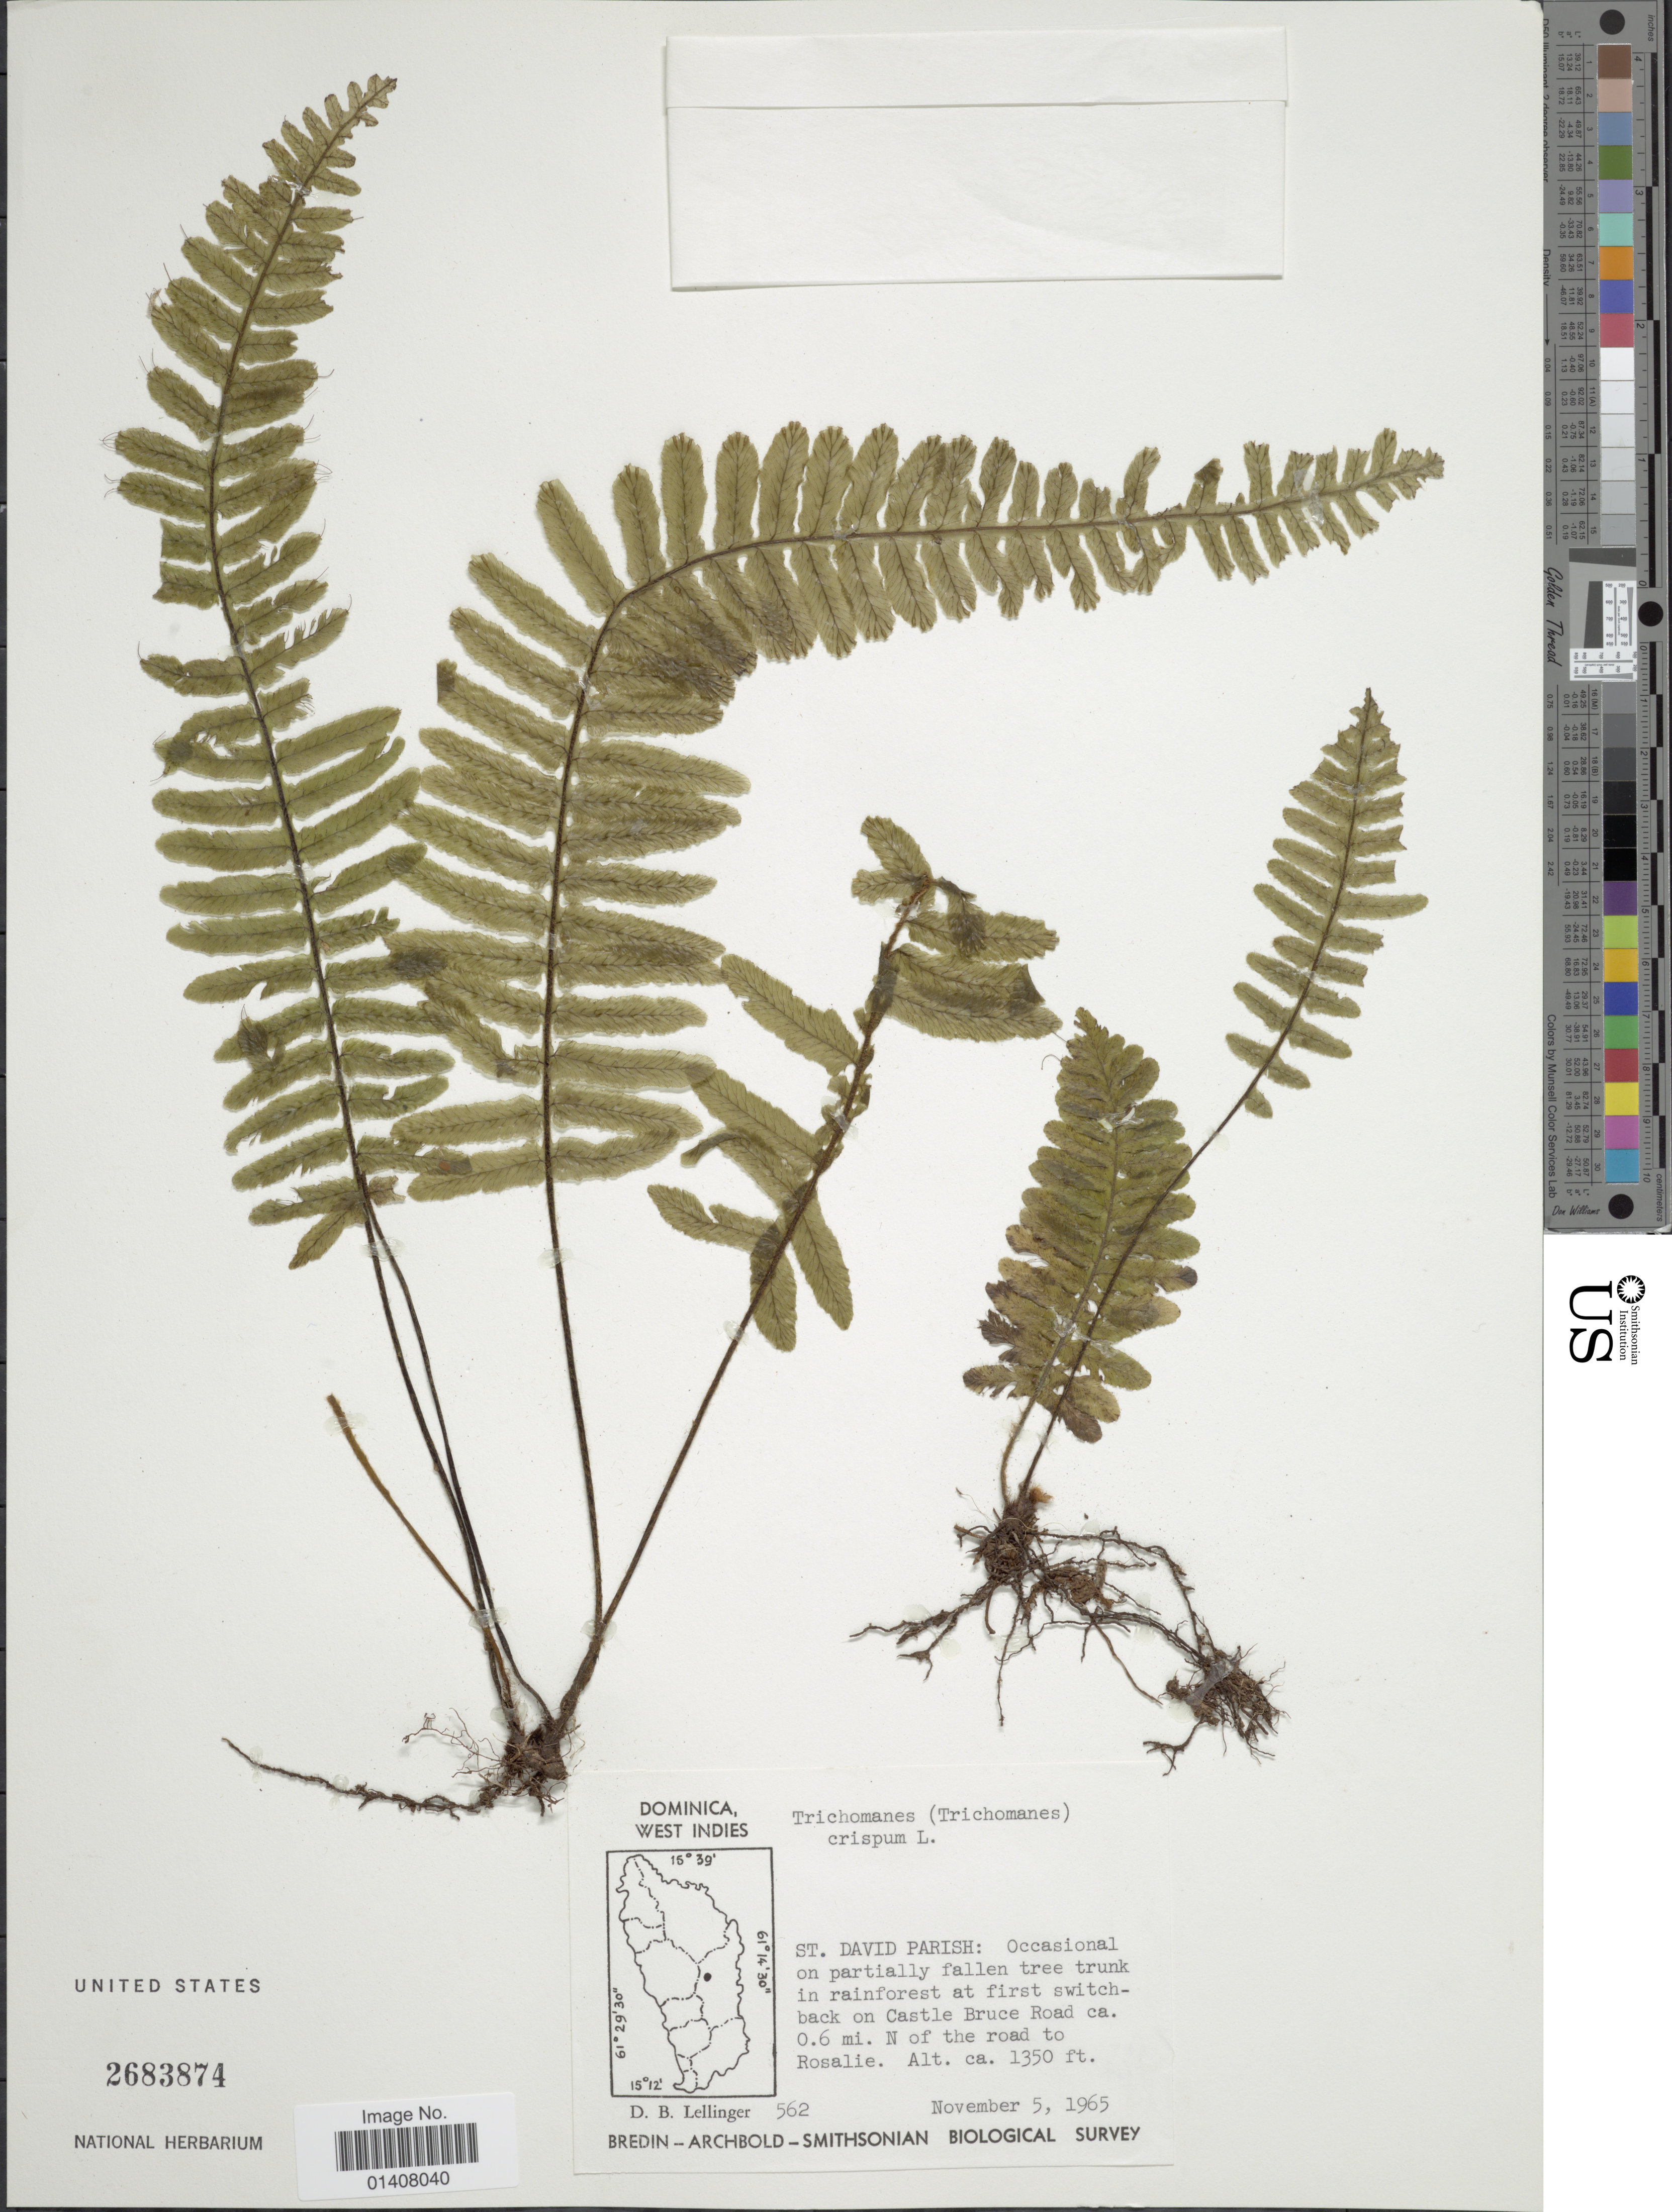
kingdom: Plantae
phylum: Tracheophyta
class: Polypodiopsida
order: Hymenophyllales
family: Hymenophyllaceae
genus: Trichomanes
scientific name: Trichomanes crispum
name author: L.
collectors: D. B. Lellinger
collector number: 562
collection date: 1965-11-05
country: Dominica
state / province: St. David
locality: Dominica West Indies, St. David Parish: occasional on partially fallen tree trunk in rainforest at first switchback on castle Bruce Road ca. 0.6 mi. N of the road to Rosalie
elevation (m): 411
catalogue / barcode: US 2683874